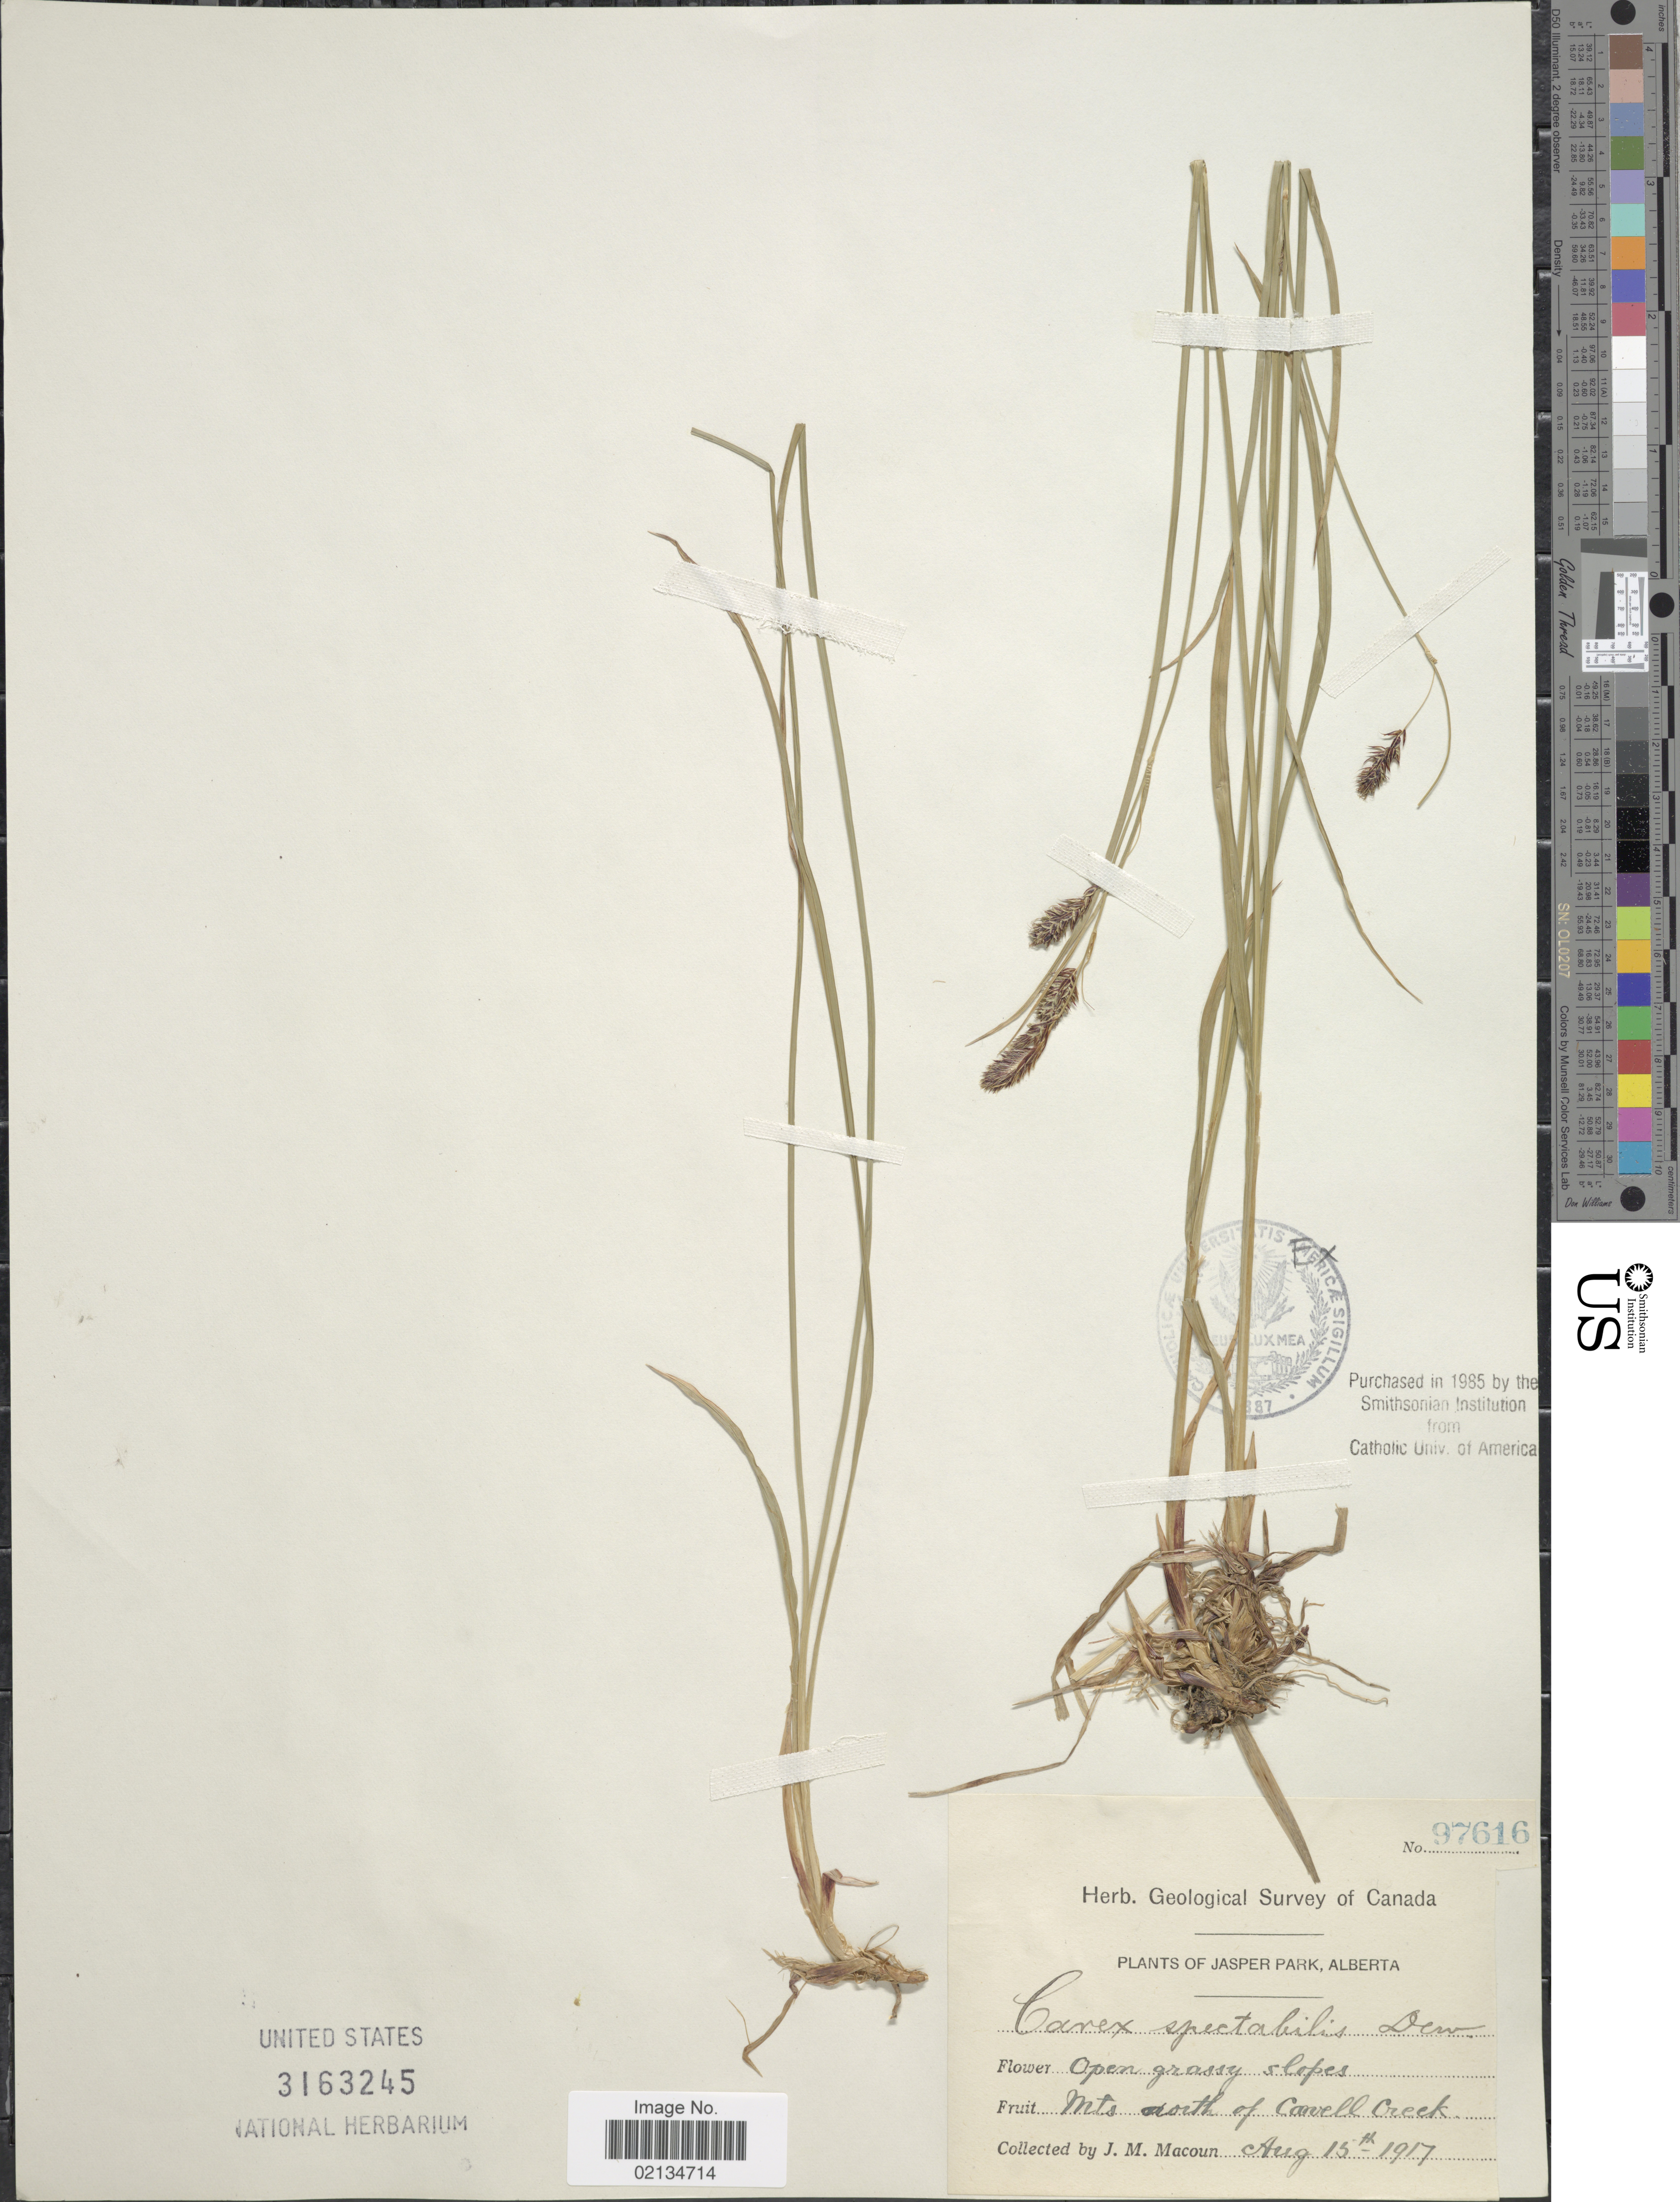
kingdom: Plantae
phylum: Tracheophyta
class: Liliopsida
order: Poales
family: Cyperaceae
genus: Carex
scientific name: Carex spectabilis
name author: Dewey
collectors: J. M. Macoun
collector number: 97616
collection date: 1917-08-15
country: Canada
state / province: Alberta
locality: Jasper Park, Mts. north of Cavell Creek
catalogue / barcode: US 3163245